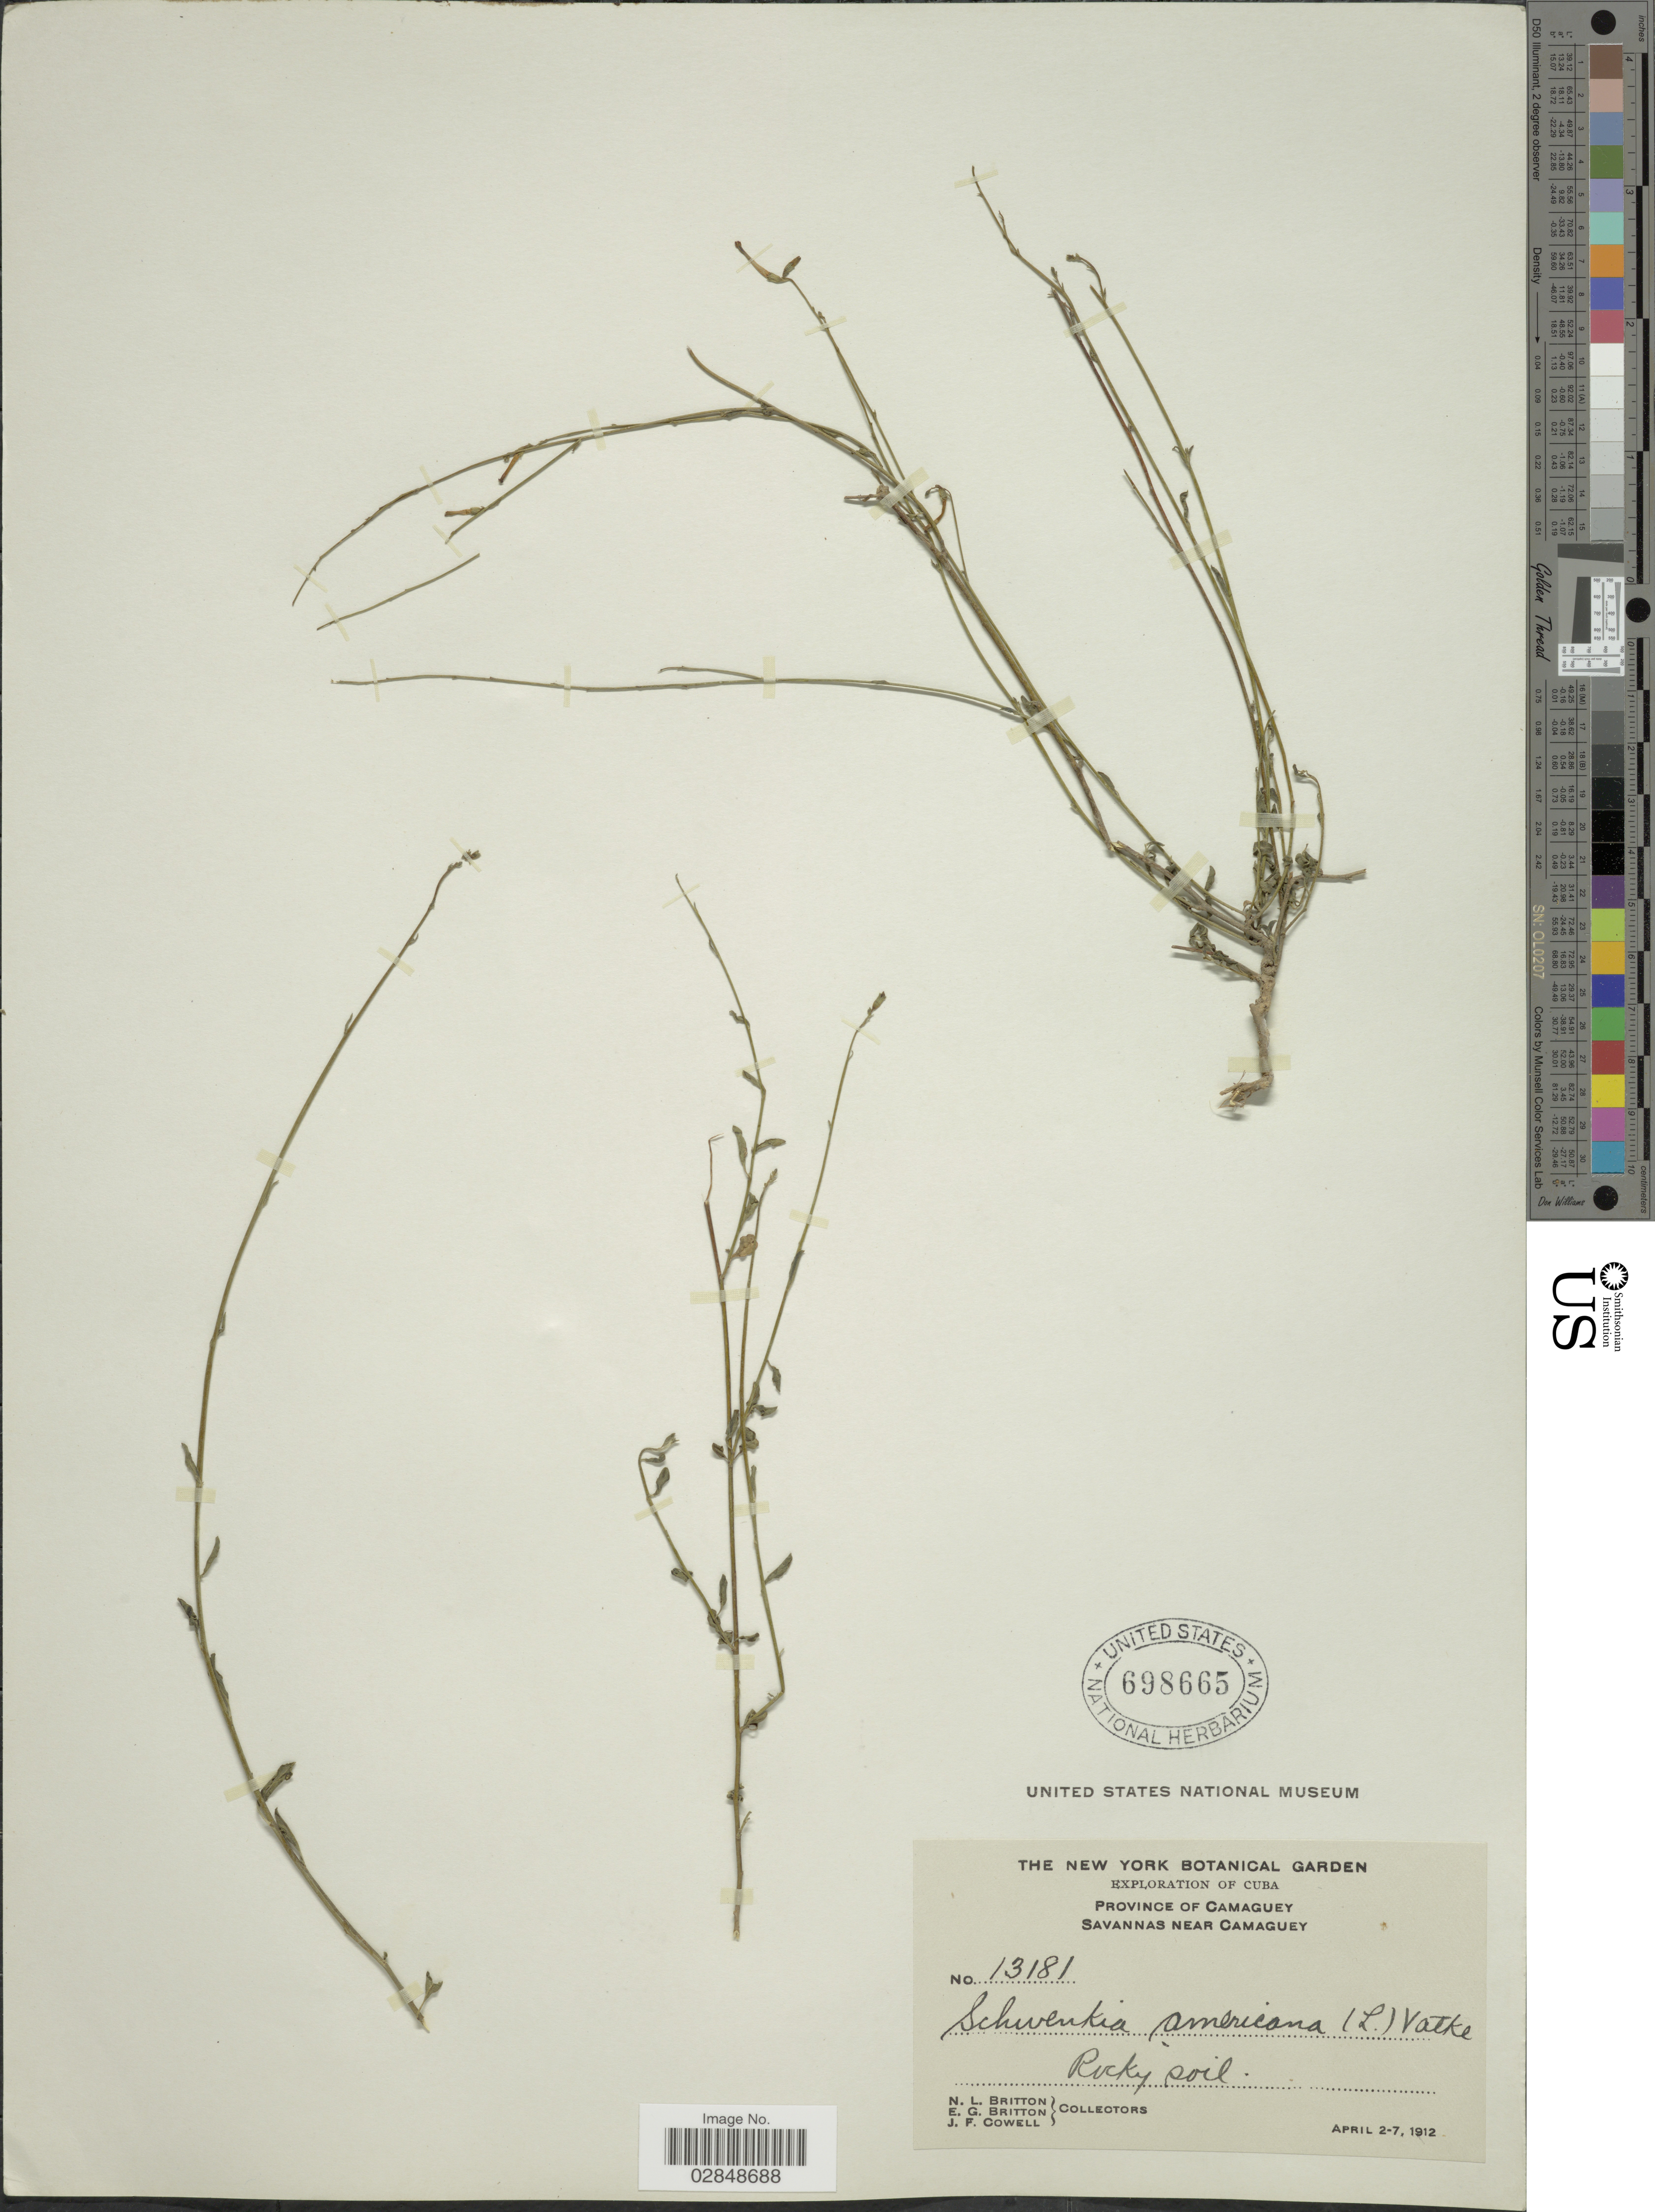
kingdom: Plantae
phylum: Tracheophyta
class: Magnoliopsida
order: Solanales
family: Solanaceae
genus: Schwenckia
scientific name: Schwenckia americana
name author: L.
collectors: N. Britton, E. G. Britton & J. F. Cowell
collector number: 13181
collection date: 1912-04-02/1912-04-07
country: Cuba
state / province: Camagüey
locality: Savannas near Camaguey.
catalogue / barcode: US 698665